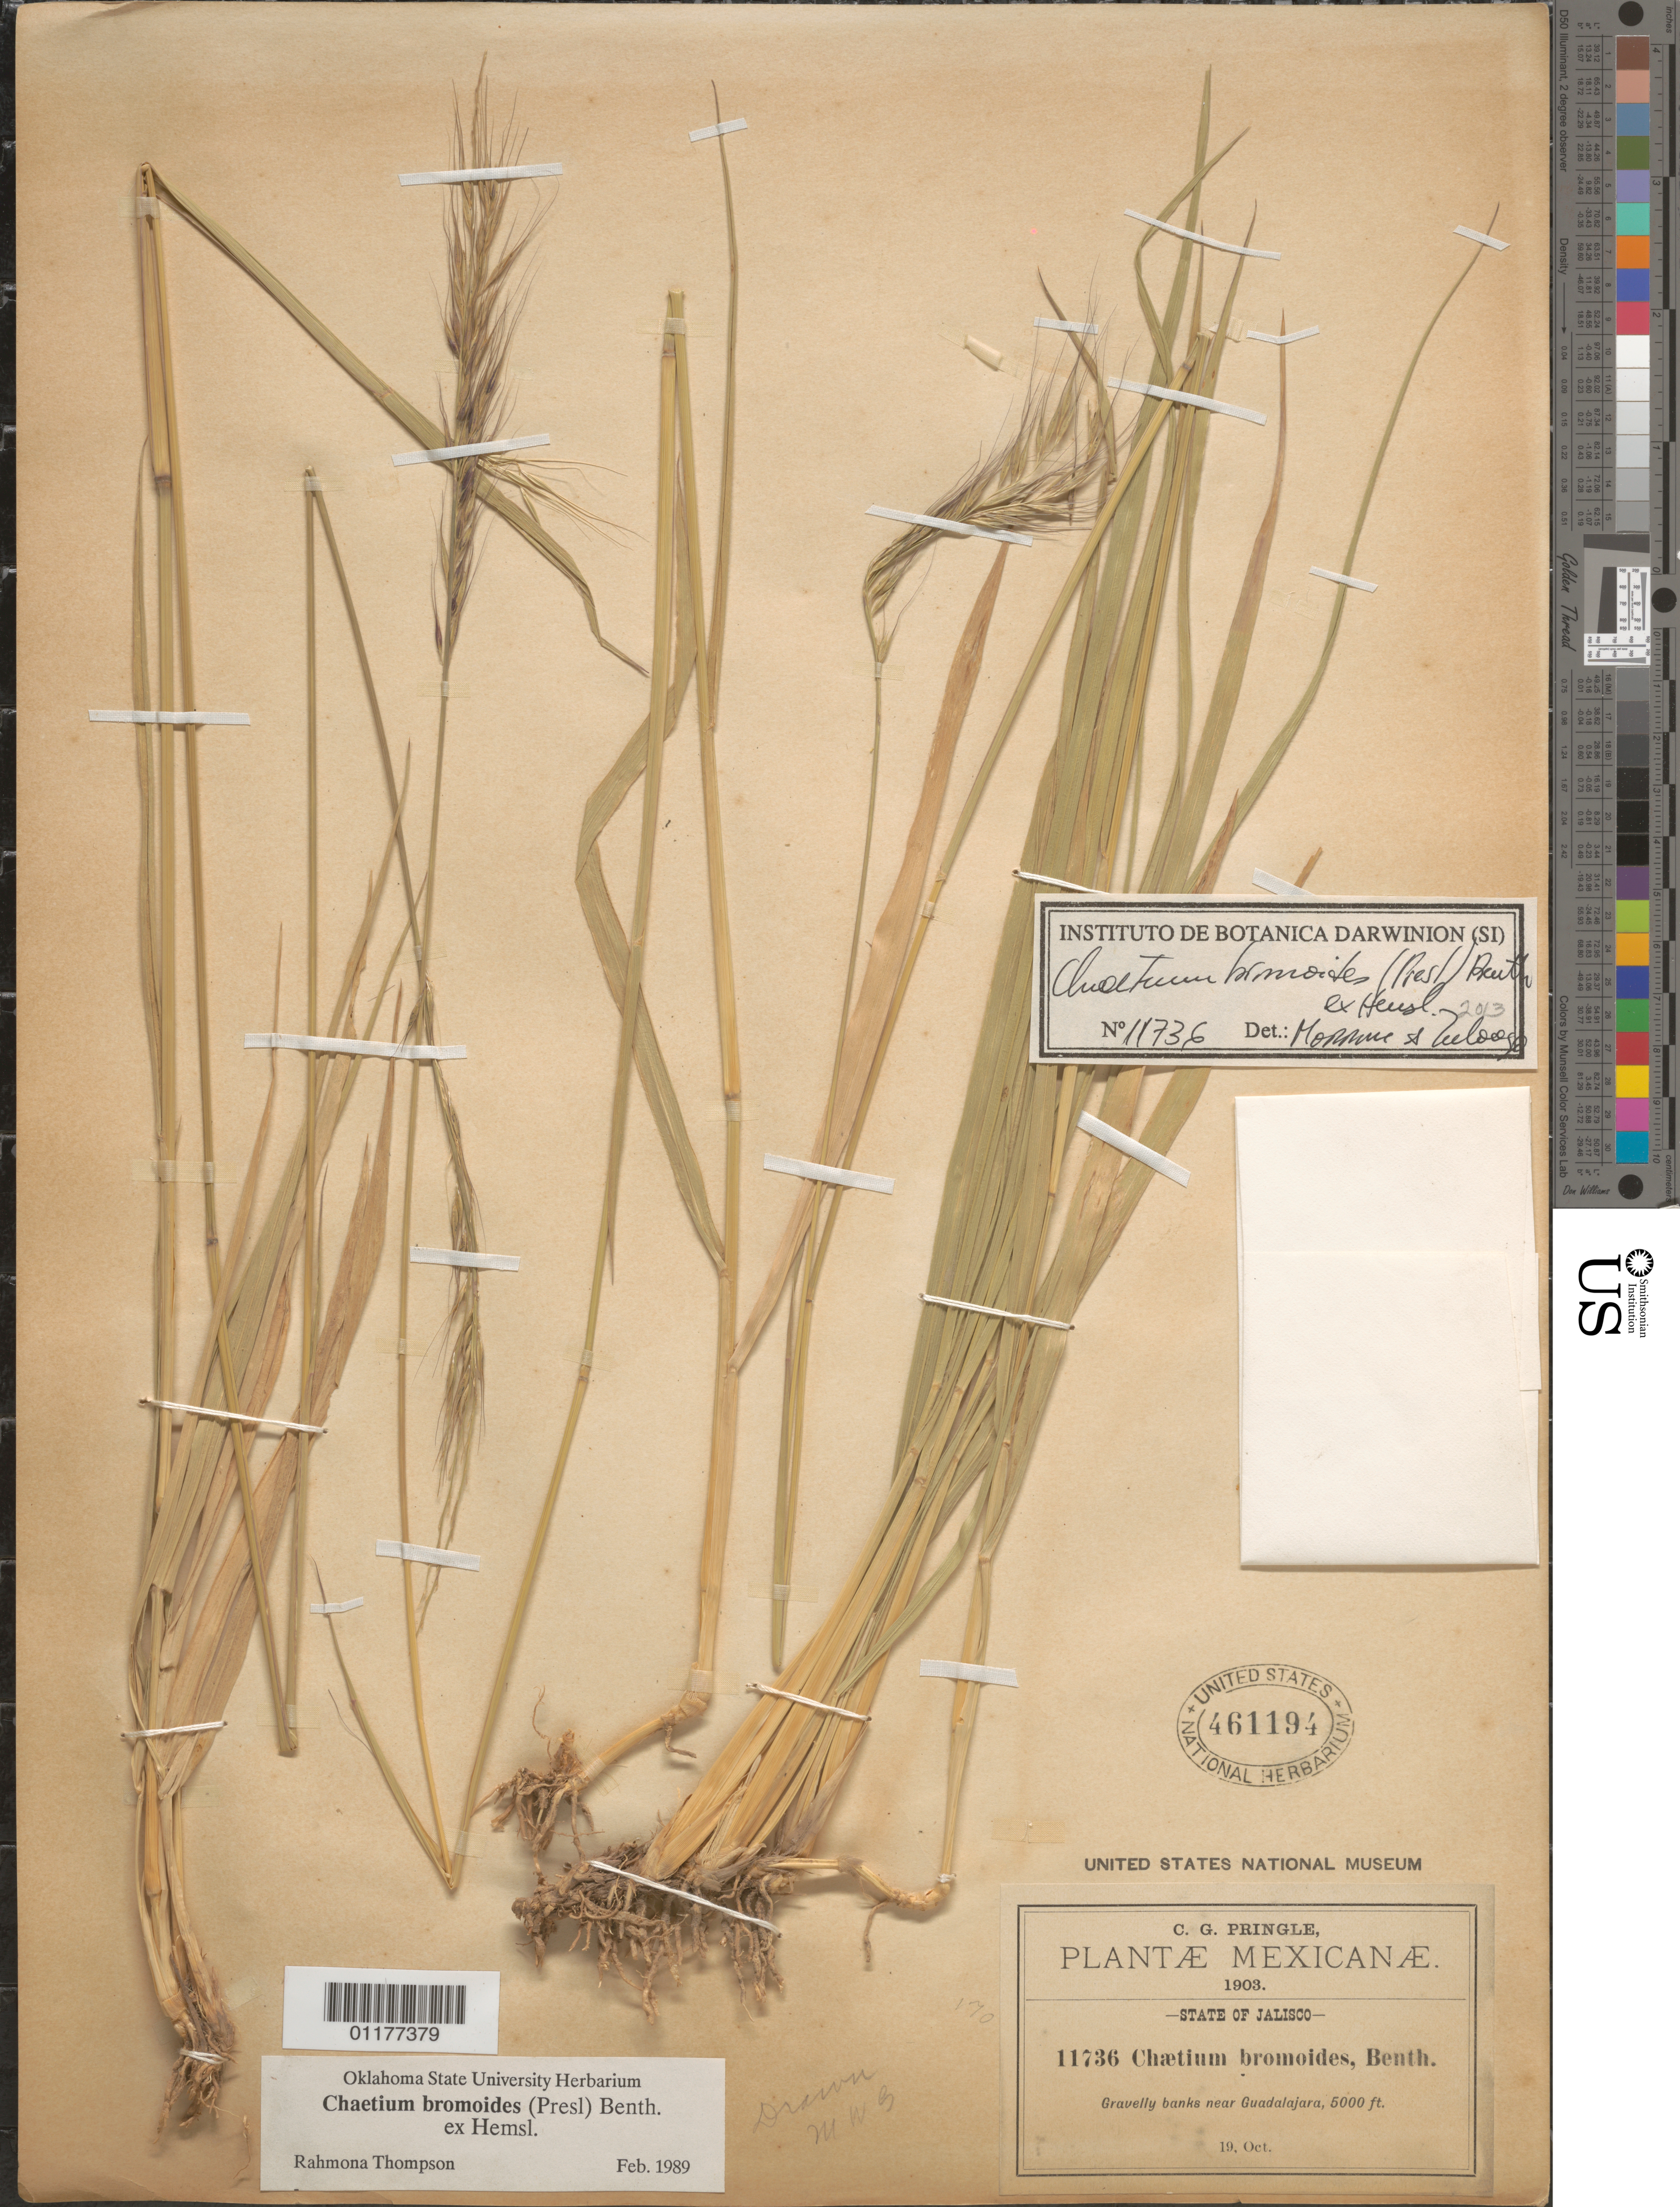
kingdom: Plantae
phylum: Tracheophyta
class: Liliopsida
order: Poales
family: Poaceae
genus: Chaetium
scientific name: Chaetium bromoides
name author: (J. Presl) Benth. ex Hemsl.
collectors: C. G. Pringle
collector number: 11736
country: Mexico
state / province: Jalisco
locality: Guadalajara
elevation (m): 1524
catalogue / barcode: US 461194